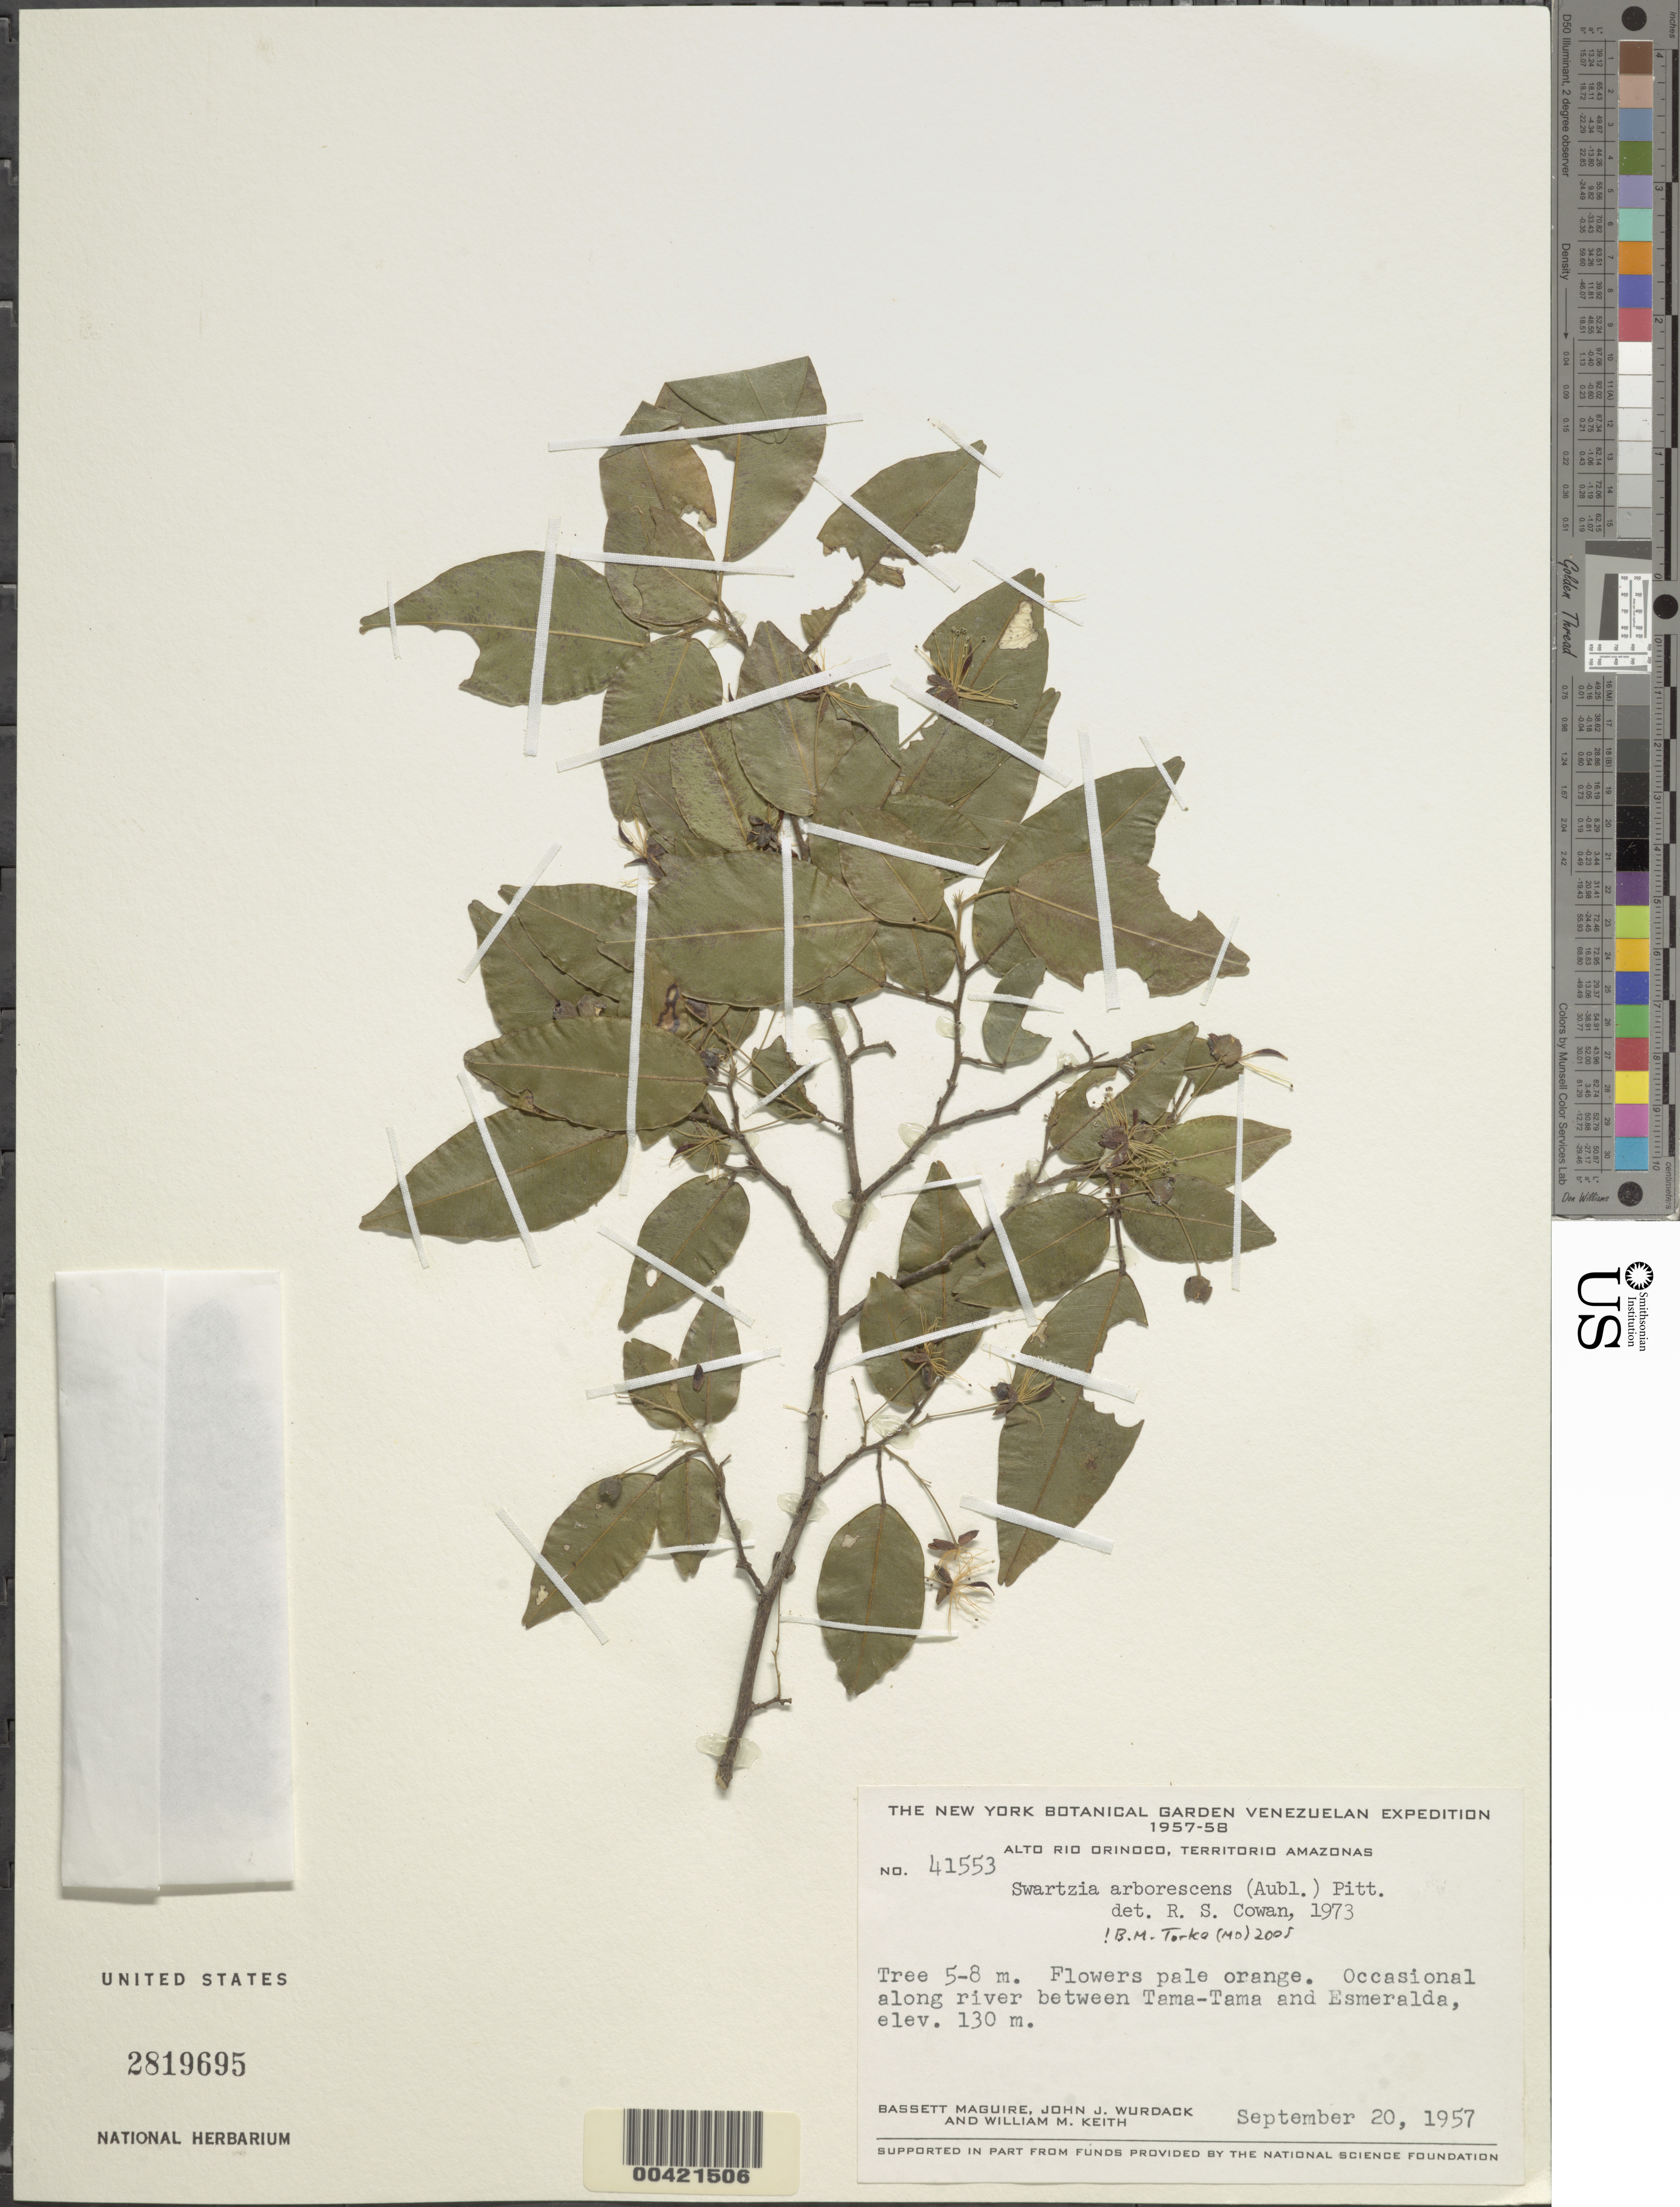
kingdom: Plantae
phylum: Tracheophyta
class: Magnoliopsida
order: Fabales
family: Fabaceae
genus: Swartzia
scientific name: Swartzia arborescens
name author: (Aubl.) Pittier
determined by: Cowan, R. S.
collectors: B. Maguire, J. J. Wurdack & W. Keith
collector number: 41553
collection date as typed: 20 Sep 1957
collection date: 1957-09-20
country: Venezuela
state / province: Amazonas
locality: Tama-tama and esmeralda, between; alto rio orinoco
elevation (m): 130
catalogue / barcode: US 2819695